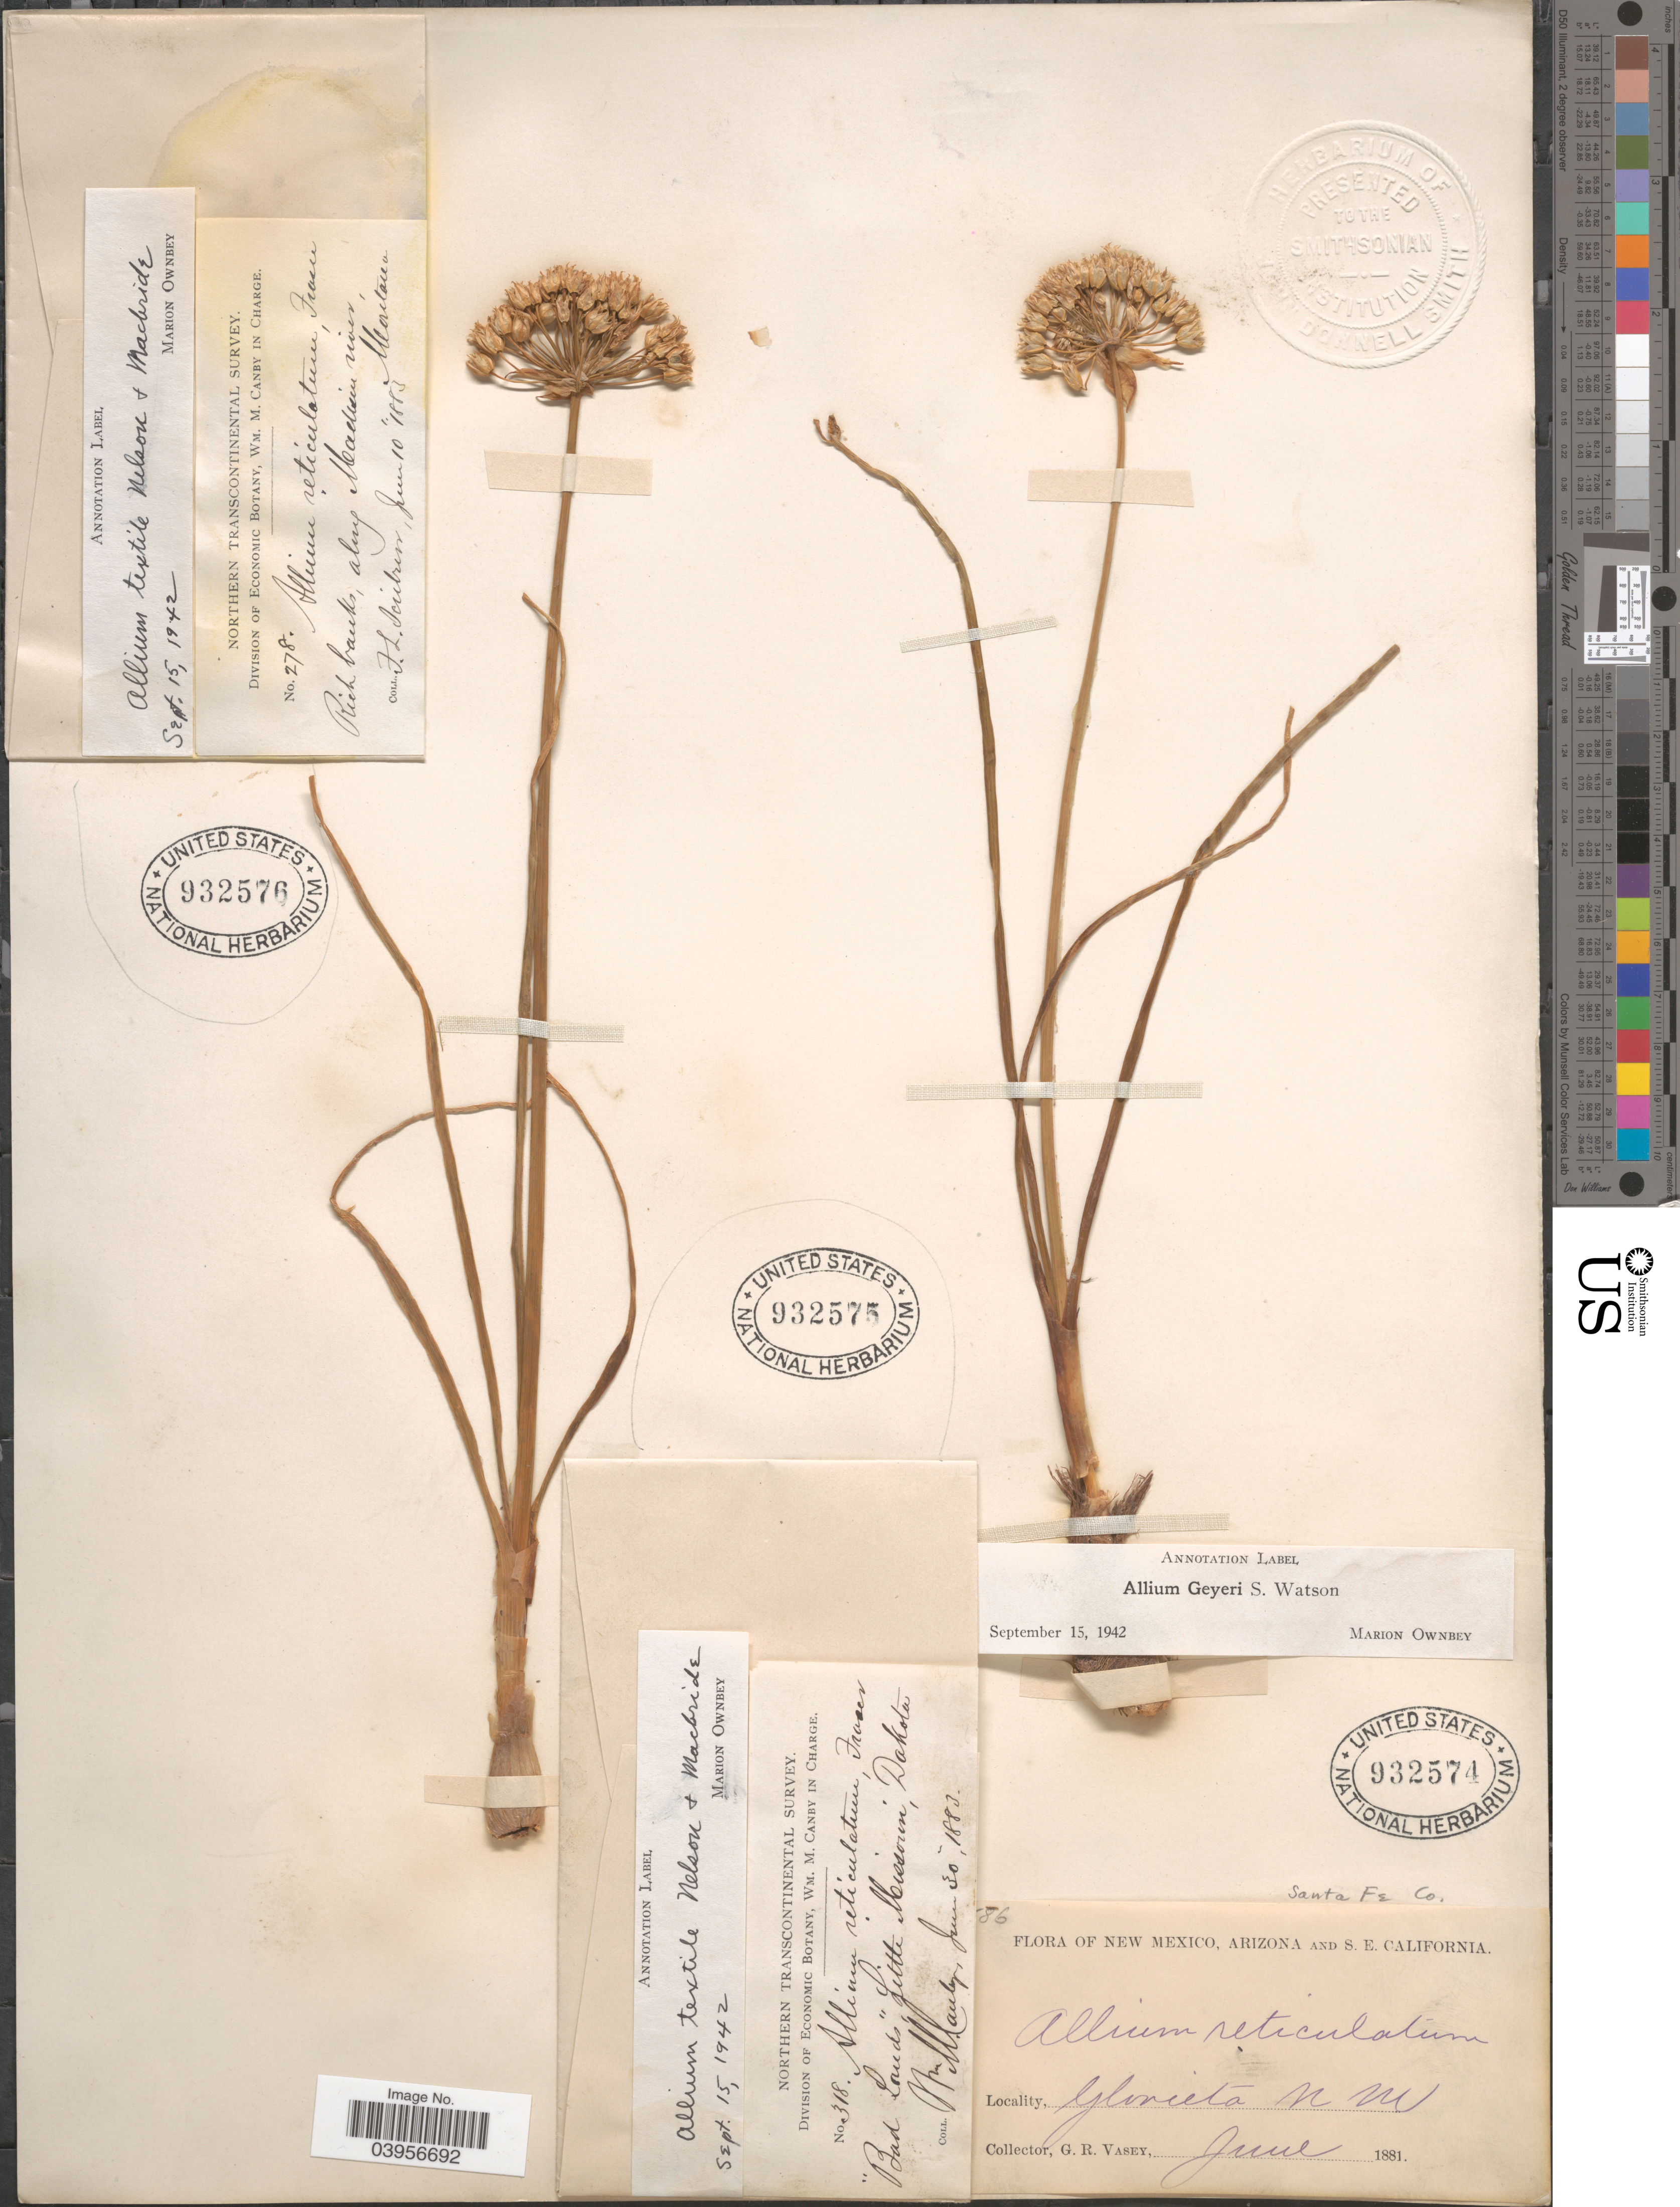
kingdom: Plantae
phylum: Tracheophyta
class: Liliopsida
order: Asparagales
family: Amaryllidaceae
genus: Allium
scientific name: Allium textile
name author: A. Nelson & J.F. Macbr.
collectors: F. L. Scribner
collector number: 278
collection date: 1883-06-10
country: United States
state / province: Montana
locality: Northern Transcontinental Survey. Rich banks, along Madison river.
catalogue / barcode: US 932576